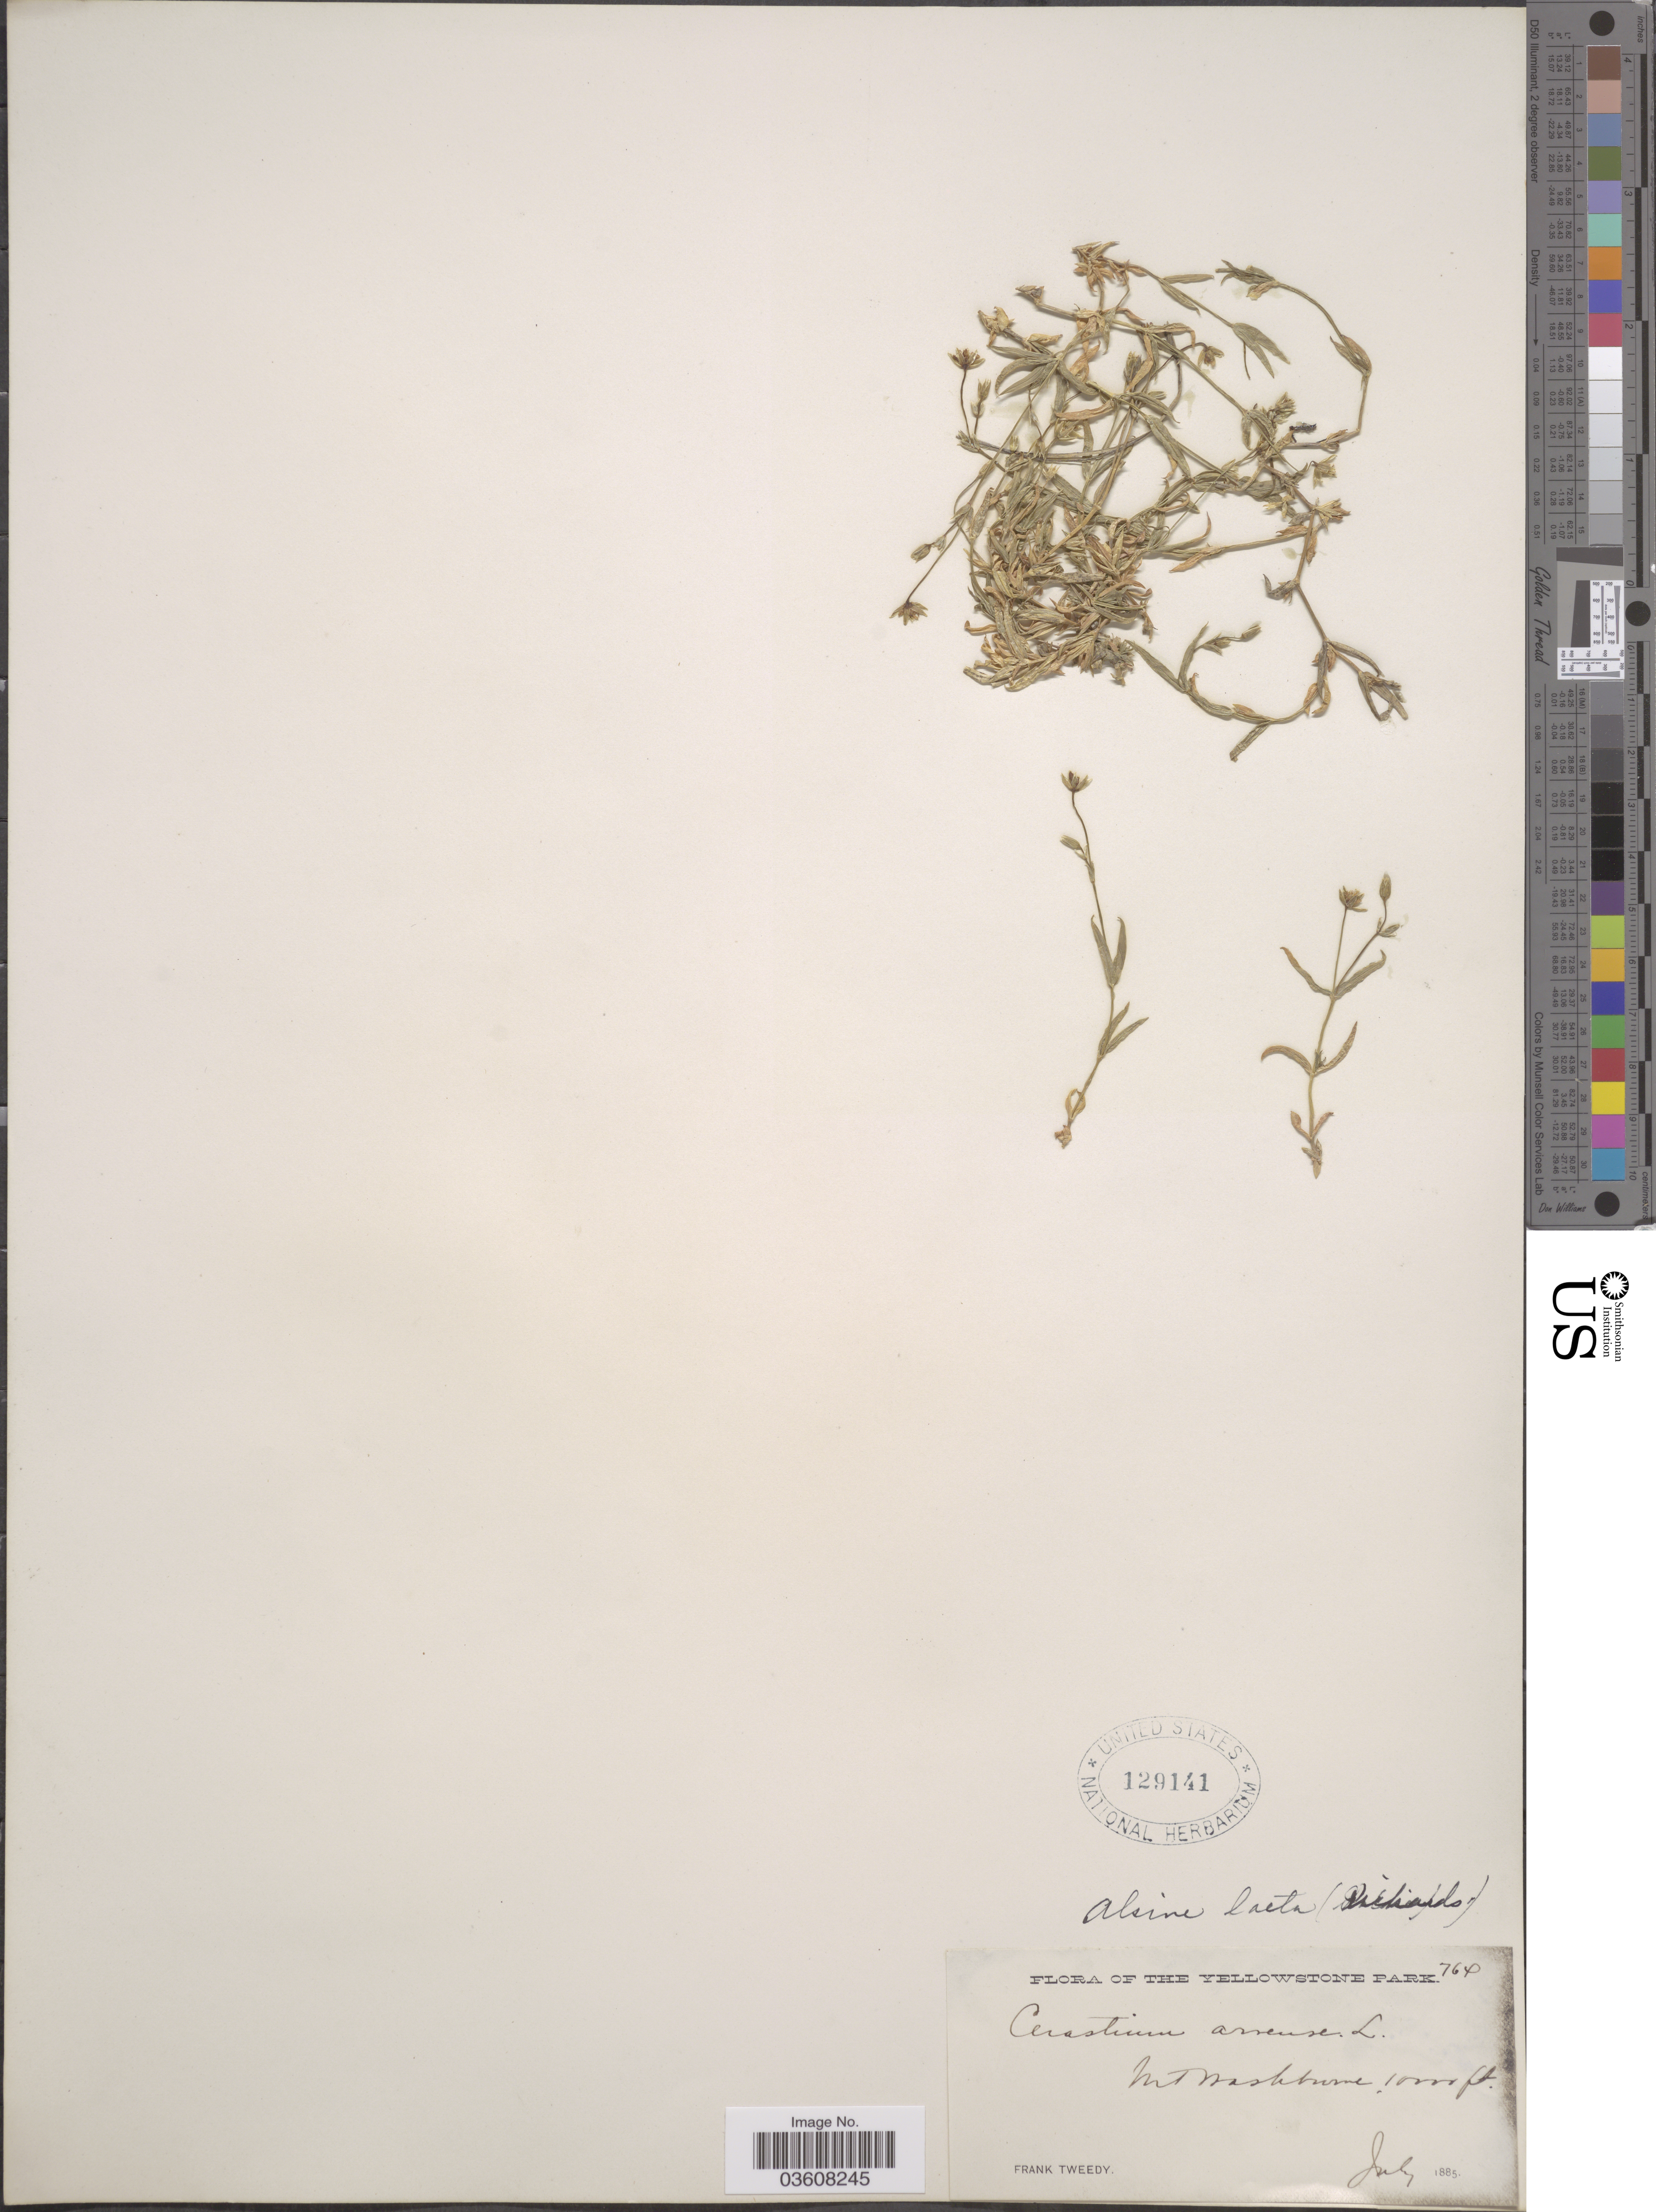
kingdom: Plantae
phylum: Tracheophyta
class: Magnoliopsida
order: Caryophyllales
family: Caryophyllaceae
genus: Stellaria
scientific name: Stellaria laeta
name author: Richards.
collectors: F. Tweedy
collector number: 764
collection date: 1885-07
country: United States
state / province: Wyoming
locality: Yellowstone Park. Mt. Washburn.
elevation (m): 3048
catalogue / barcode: US 129141